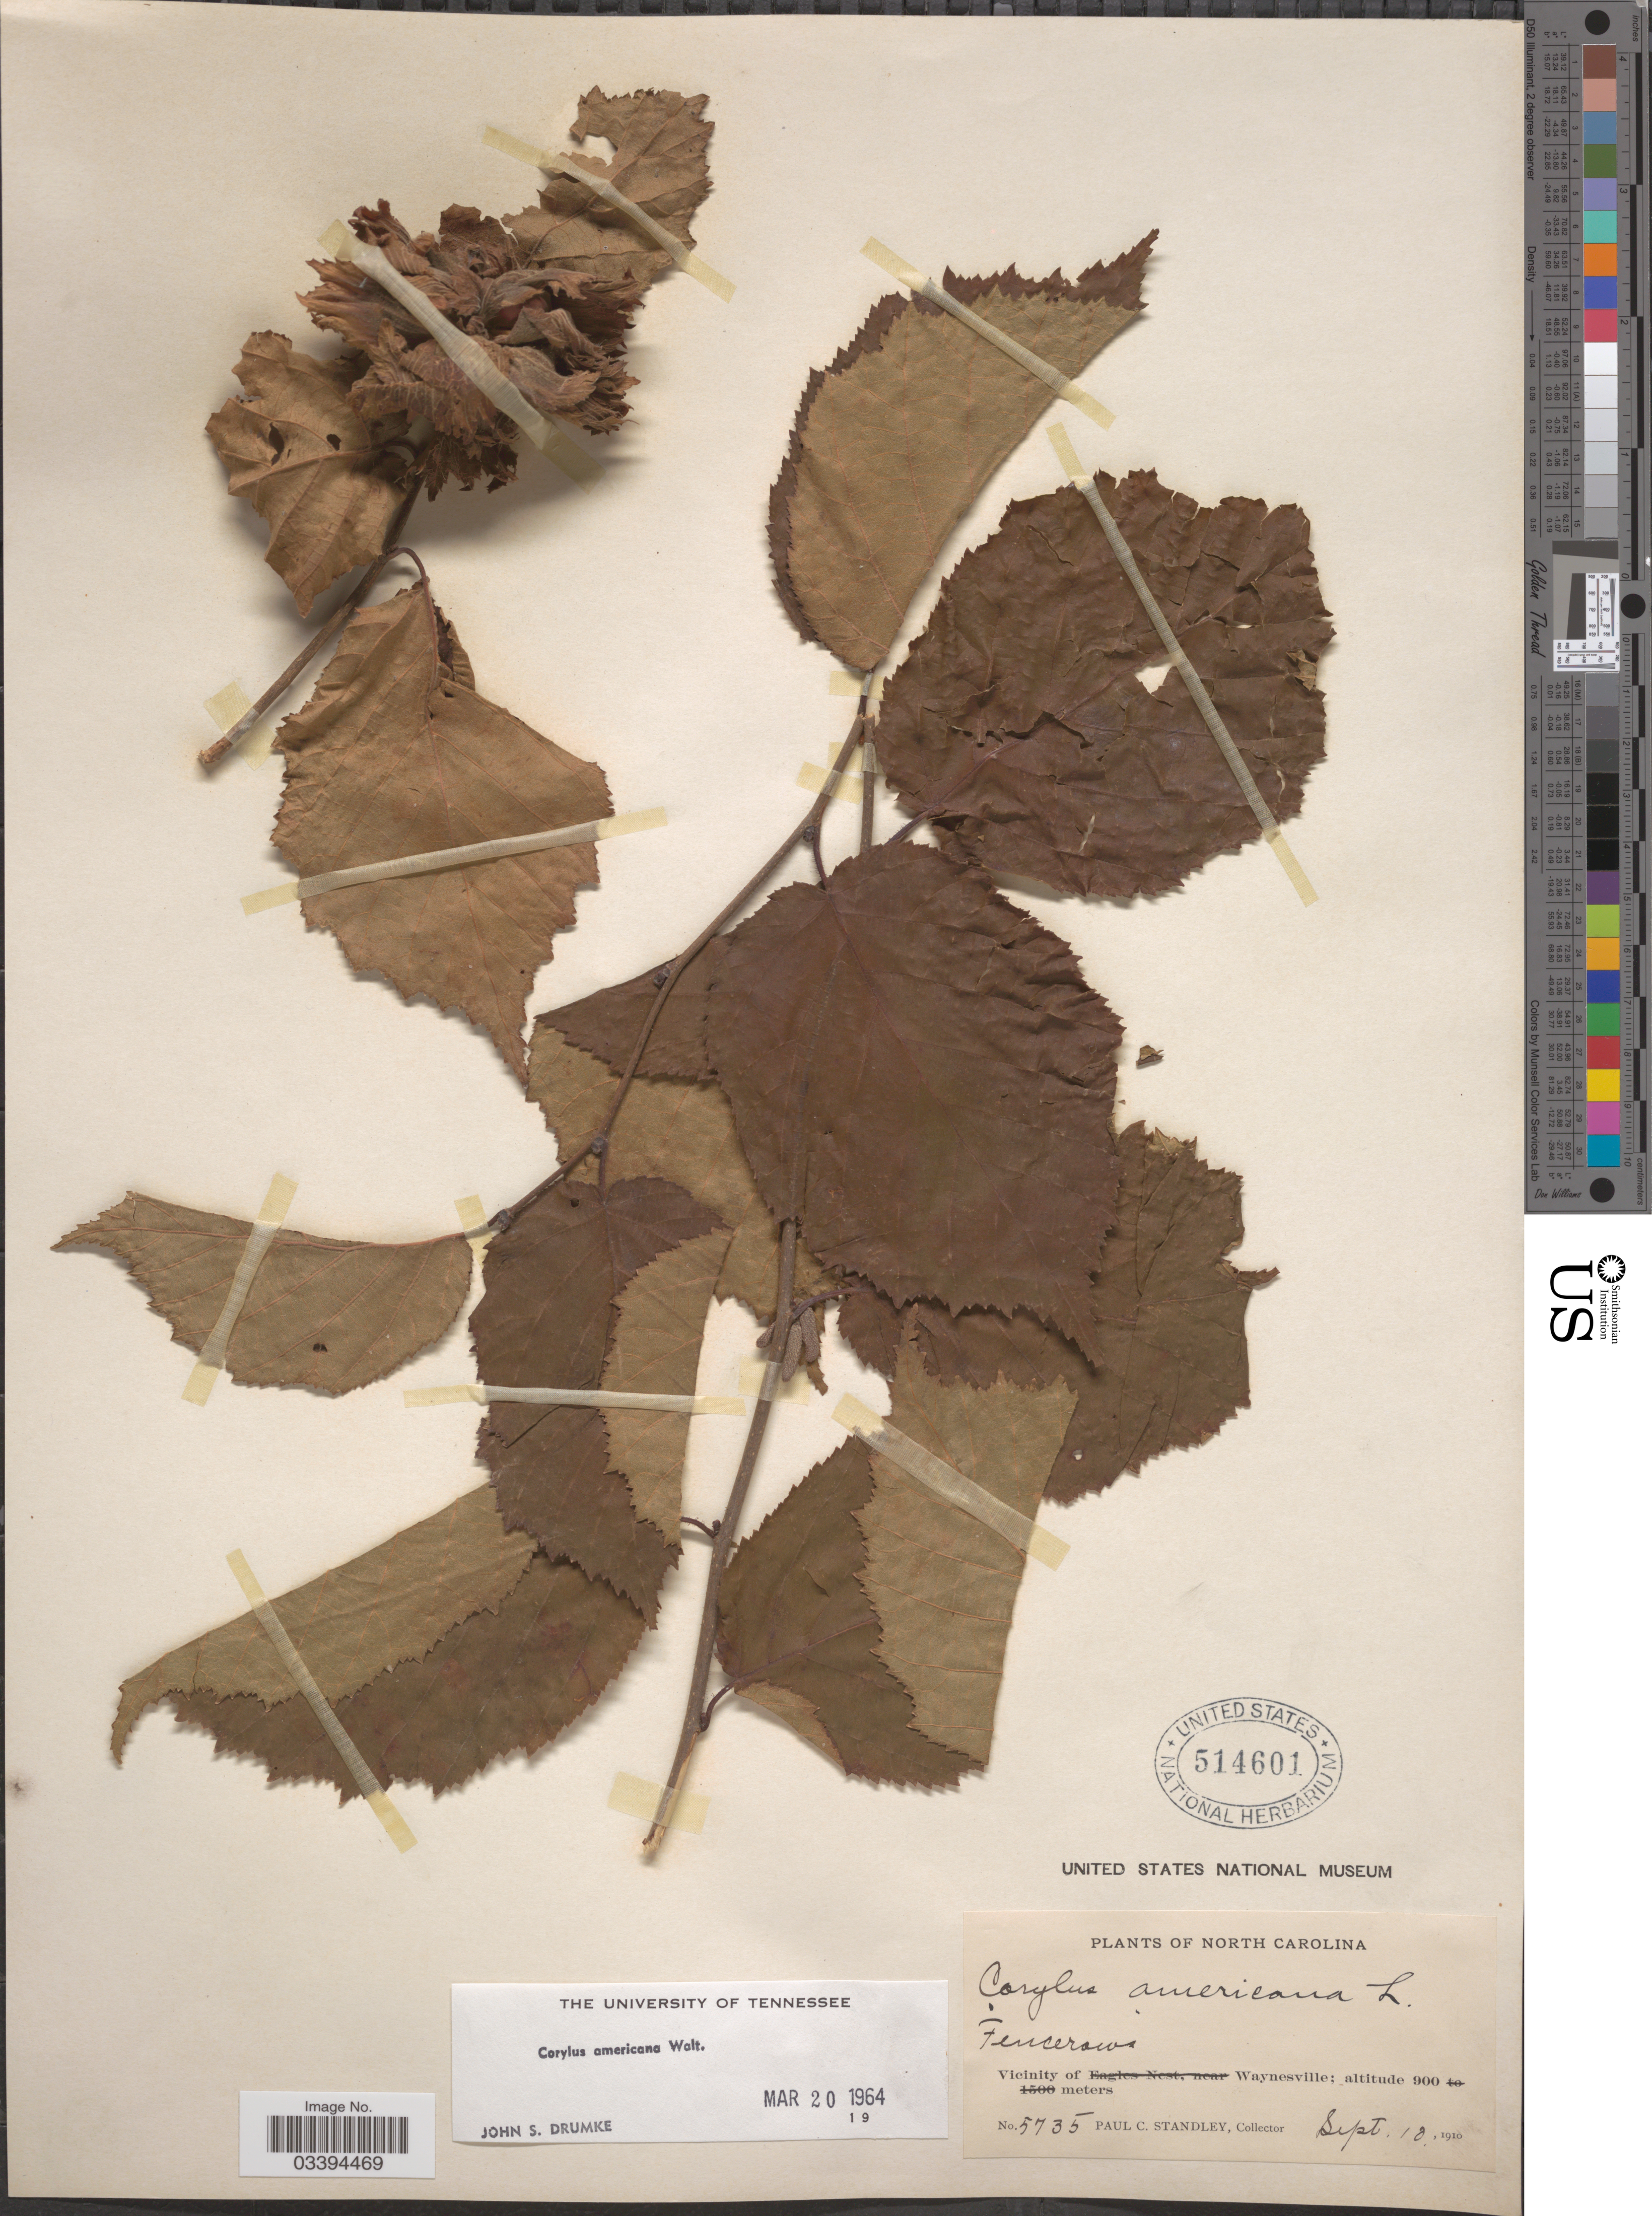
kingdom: Plantae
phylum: Tracheophyta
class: Magnoliopsida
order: Fagales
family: Betulaceae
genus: Corylus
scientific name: Corylus americana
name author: Walter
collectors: P. C. Standley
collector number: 5735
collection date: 1910-09-10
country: United States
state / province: North Carolina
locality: Vicinity of Waynesville.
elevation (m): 900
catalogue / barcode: US 514601